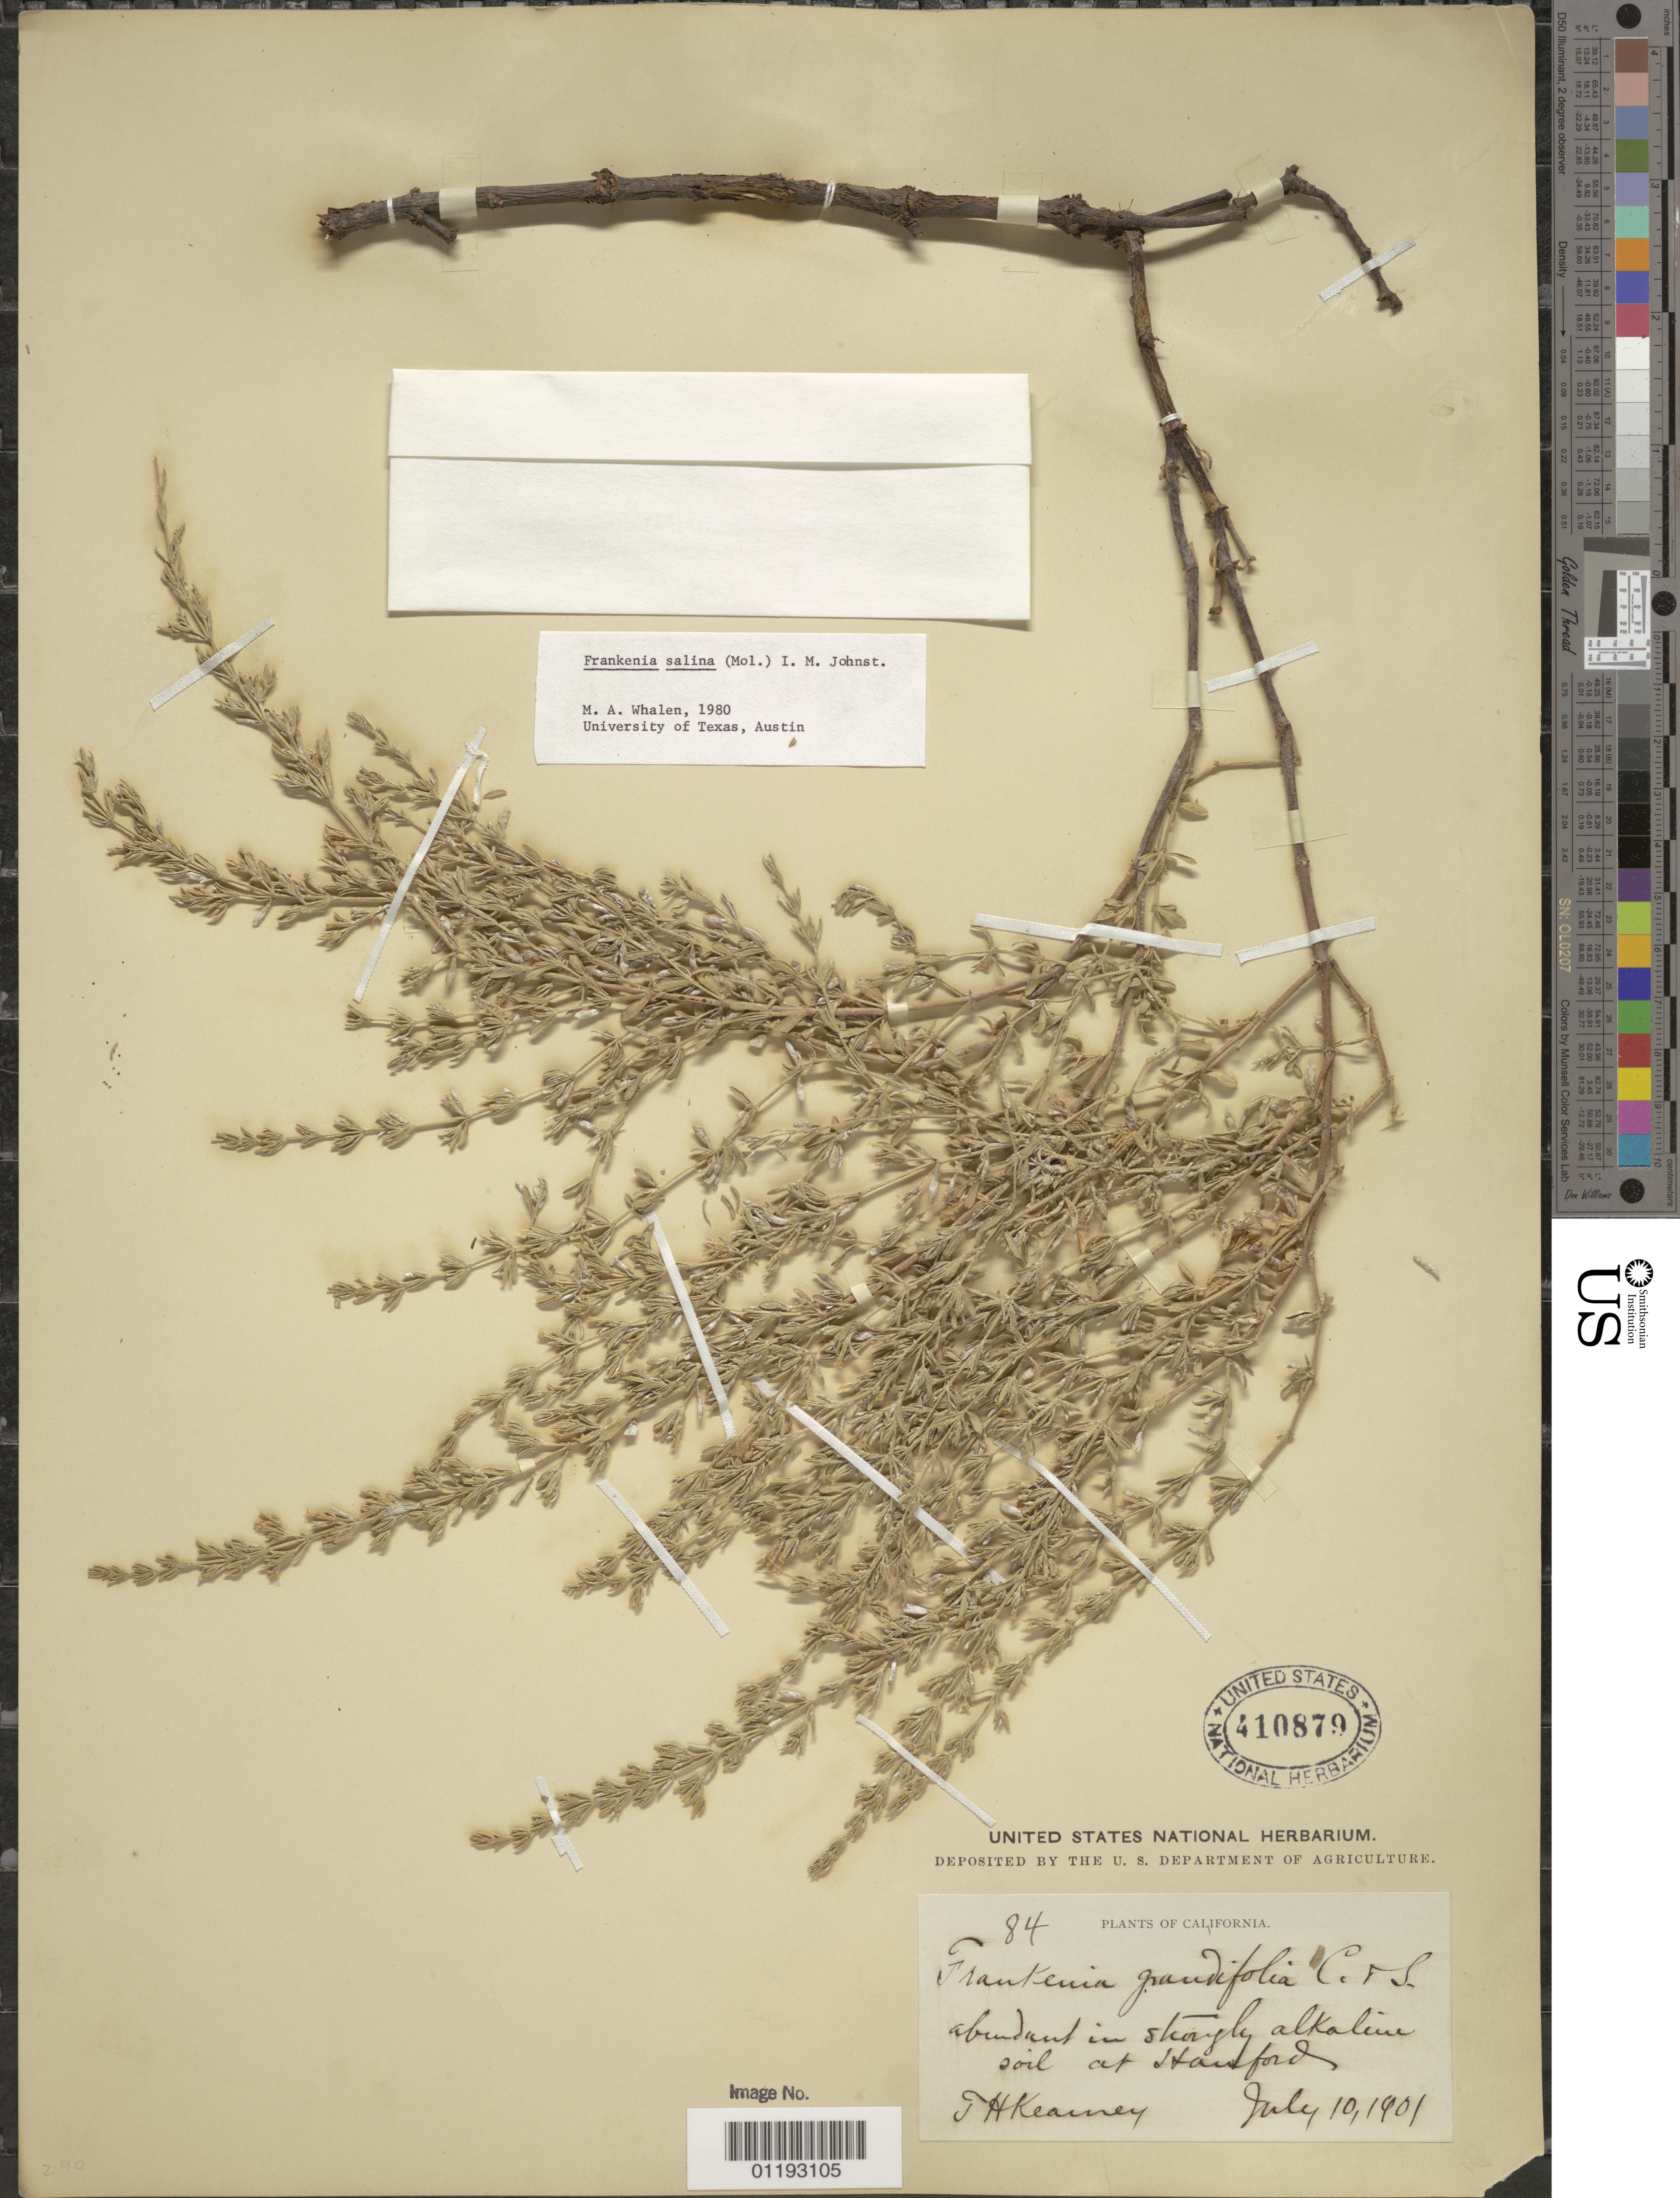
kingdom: Plantae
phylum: Tracheophyta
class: Magnoliopsida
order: Caryophyllales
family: Frankeniaceae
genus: Frankenia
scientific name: Frankenia salina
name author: (Molina) I.M. Johnst.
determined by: Whalen, M. A.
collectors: T. H. Kearney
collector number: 84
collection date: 1901-07-10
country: United States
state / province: California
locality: Hanford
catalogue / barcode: US 410879